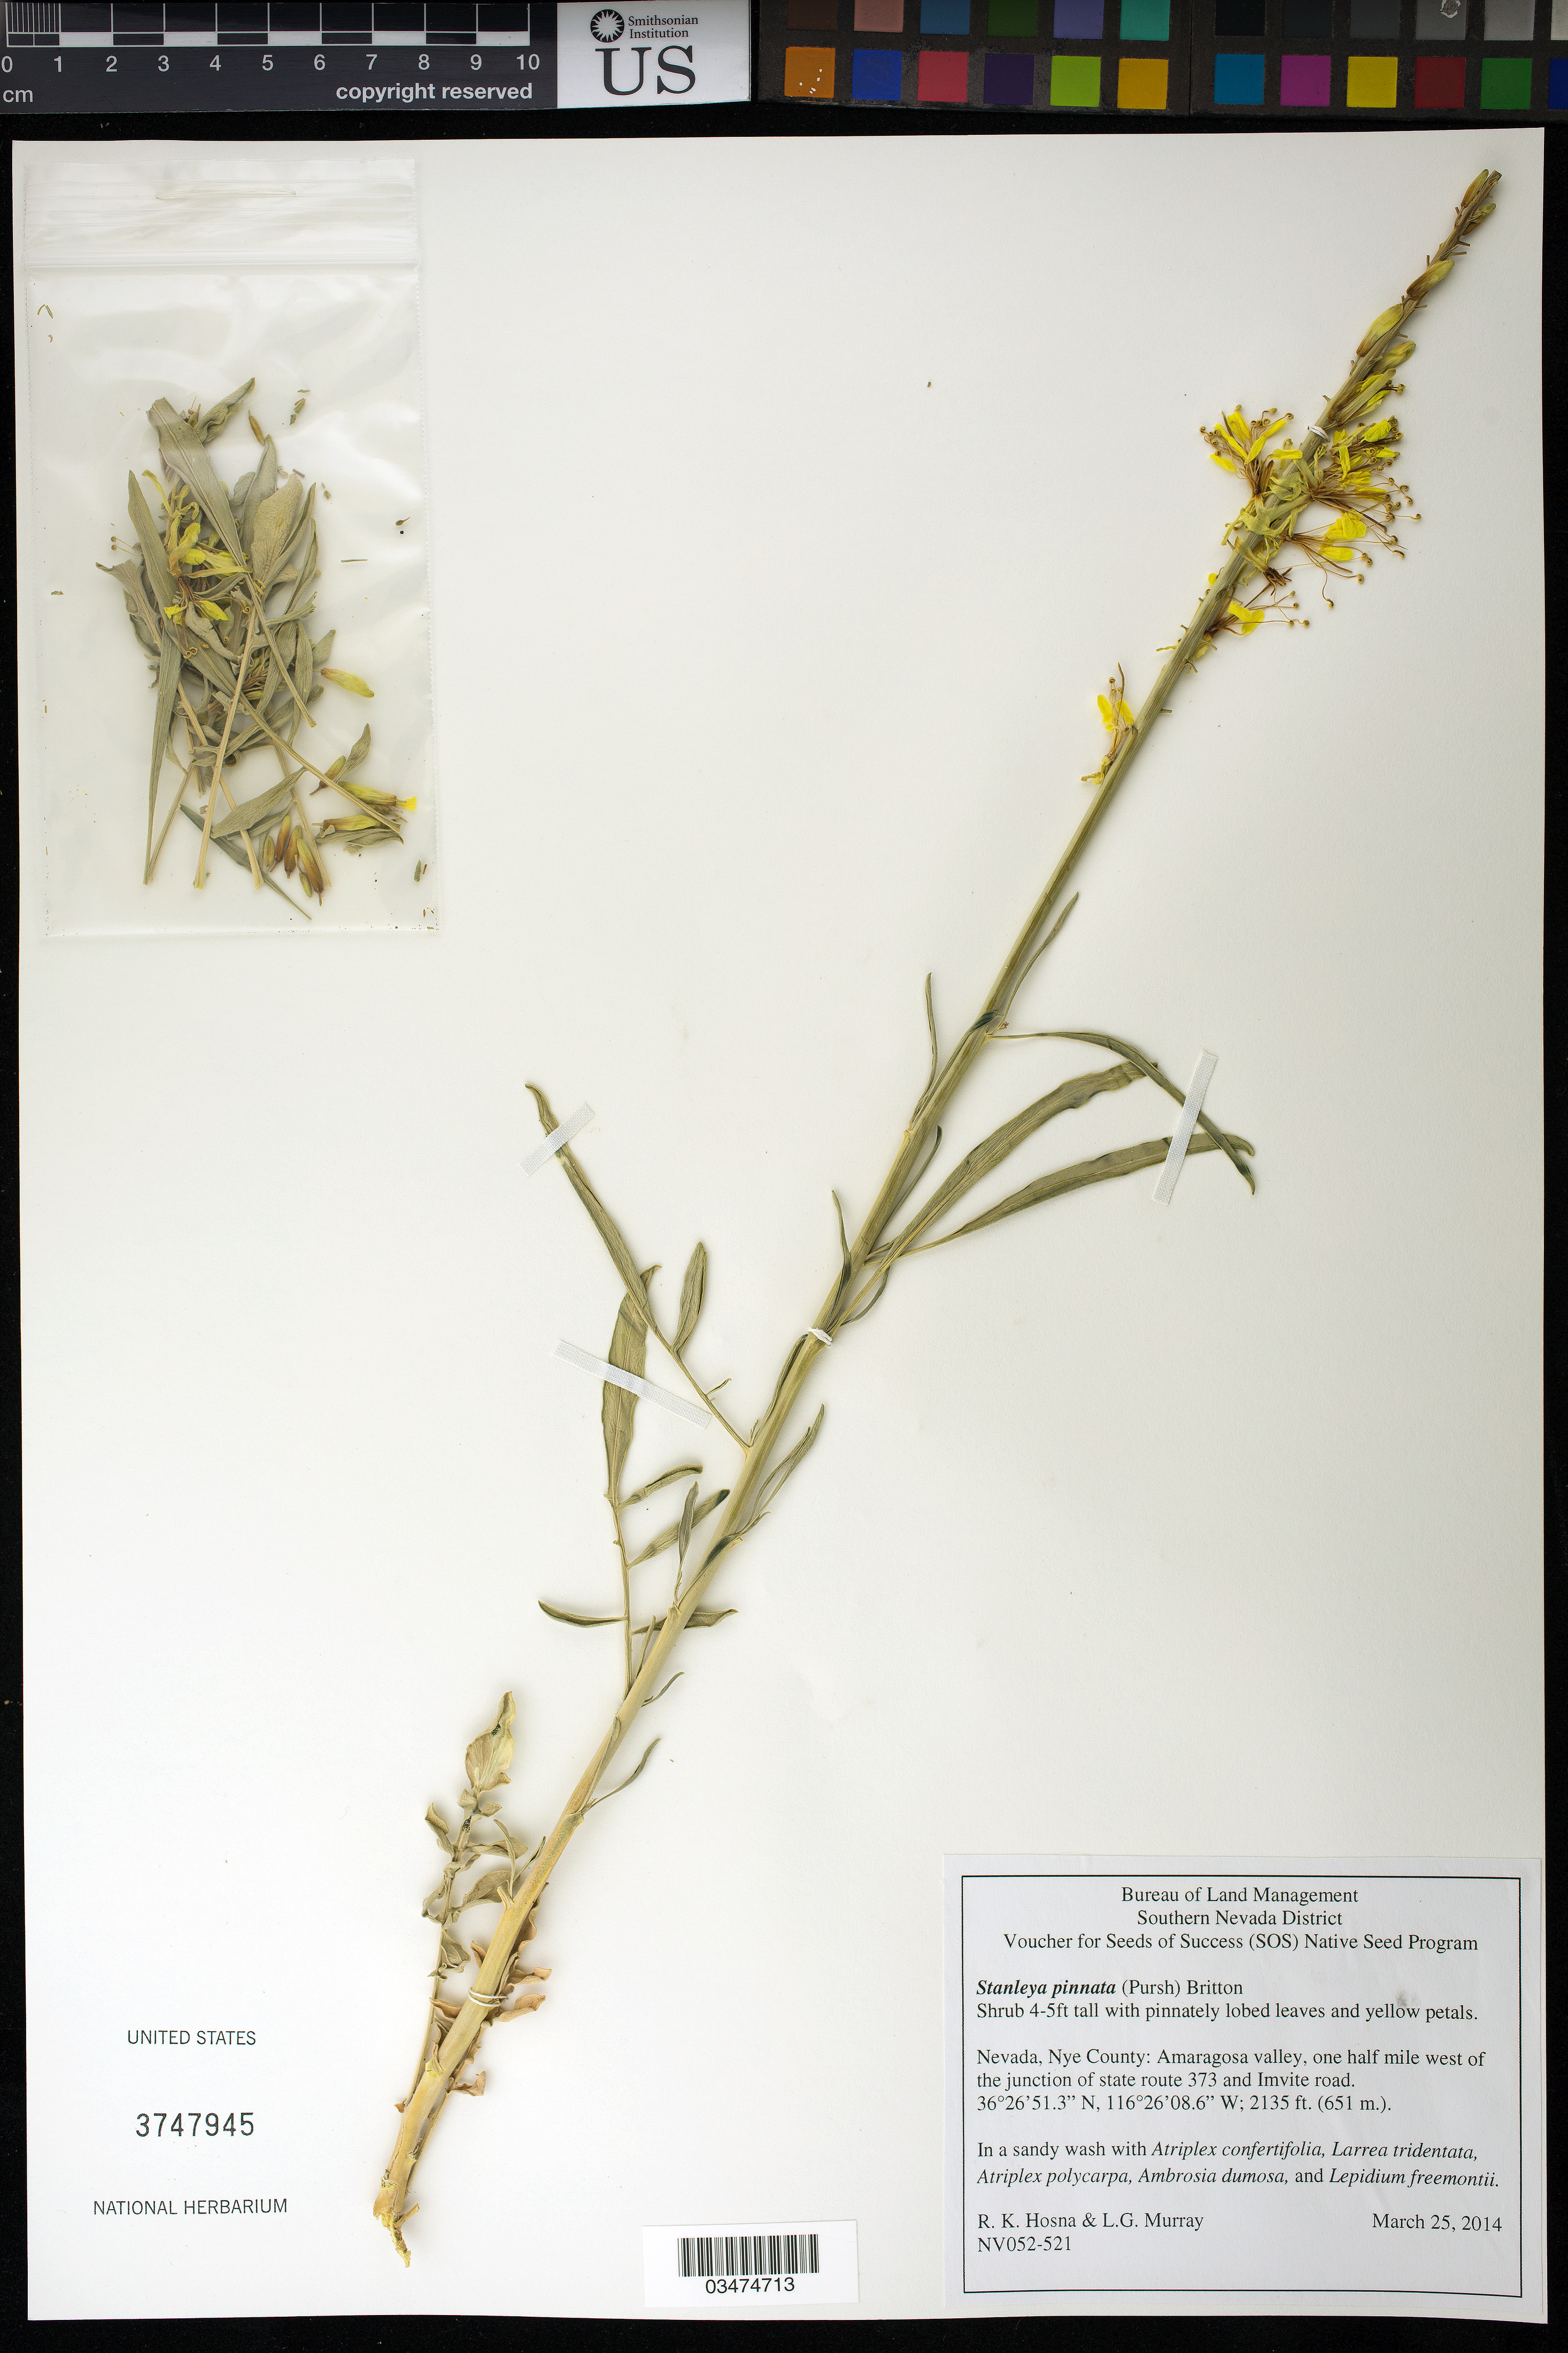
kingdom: Plantae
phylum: Tracheophyta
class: Magnoliopsida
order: Brassicales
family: Brassicaceae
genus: Stanleya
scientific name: Stanleya pinnata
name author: (Pursh) Britton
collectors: R. Hosna & L. Murray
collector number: NV052-521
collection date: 2014-03-25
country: United States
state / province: Nevada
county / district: Nye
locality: Amaragosa valley, one half mi. W of jct of state route 373 and Imvite road.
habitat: In a sandy wash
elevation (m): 651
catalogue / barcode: US 3747945